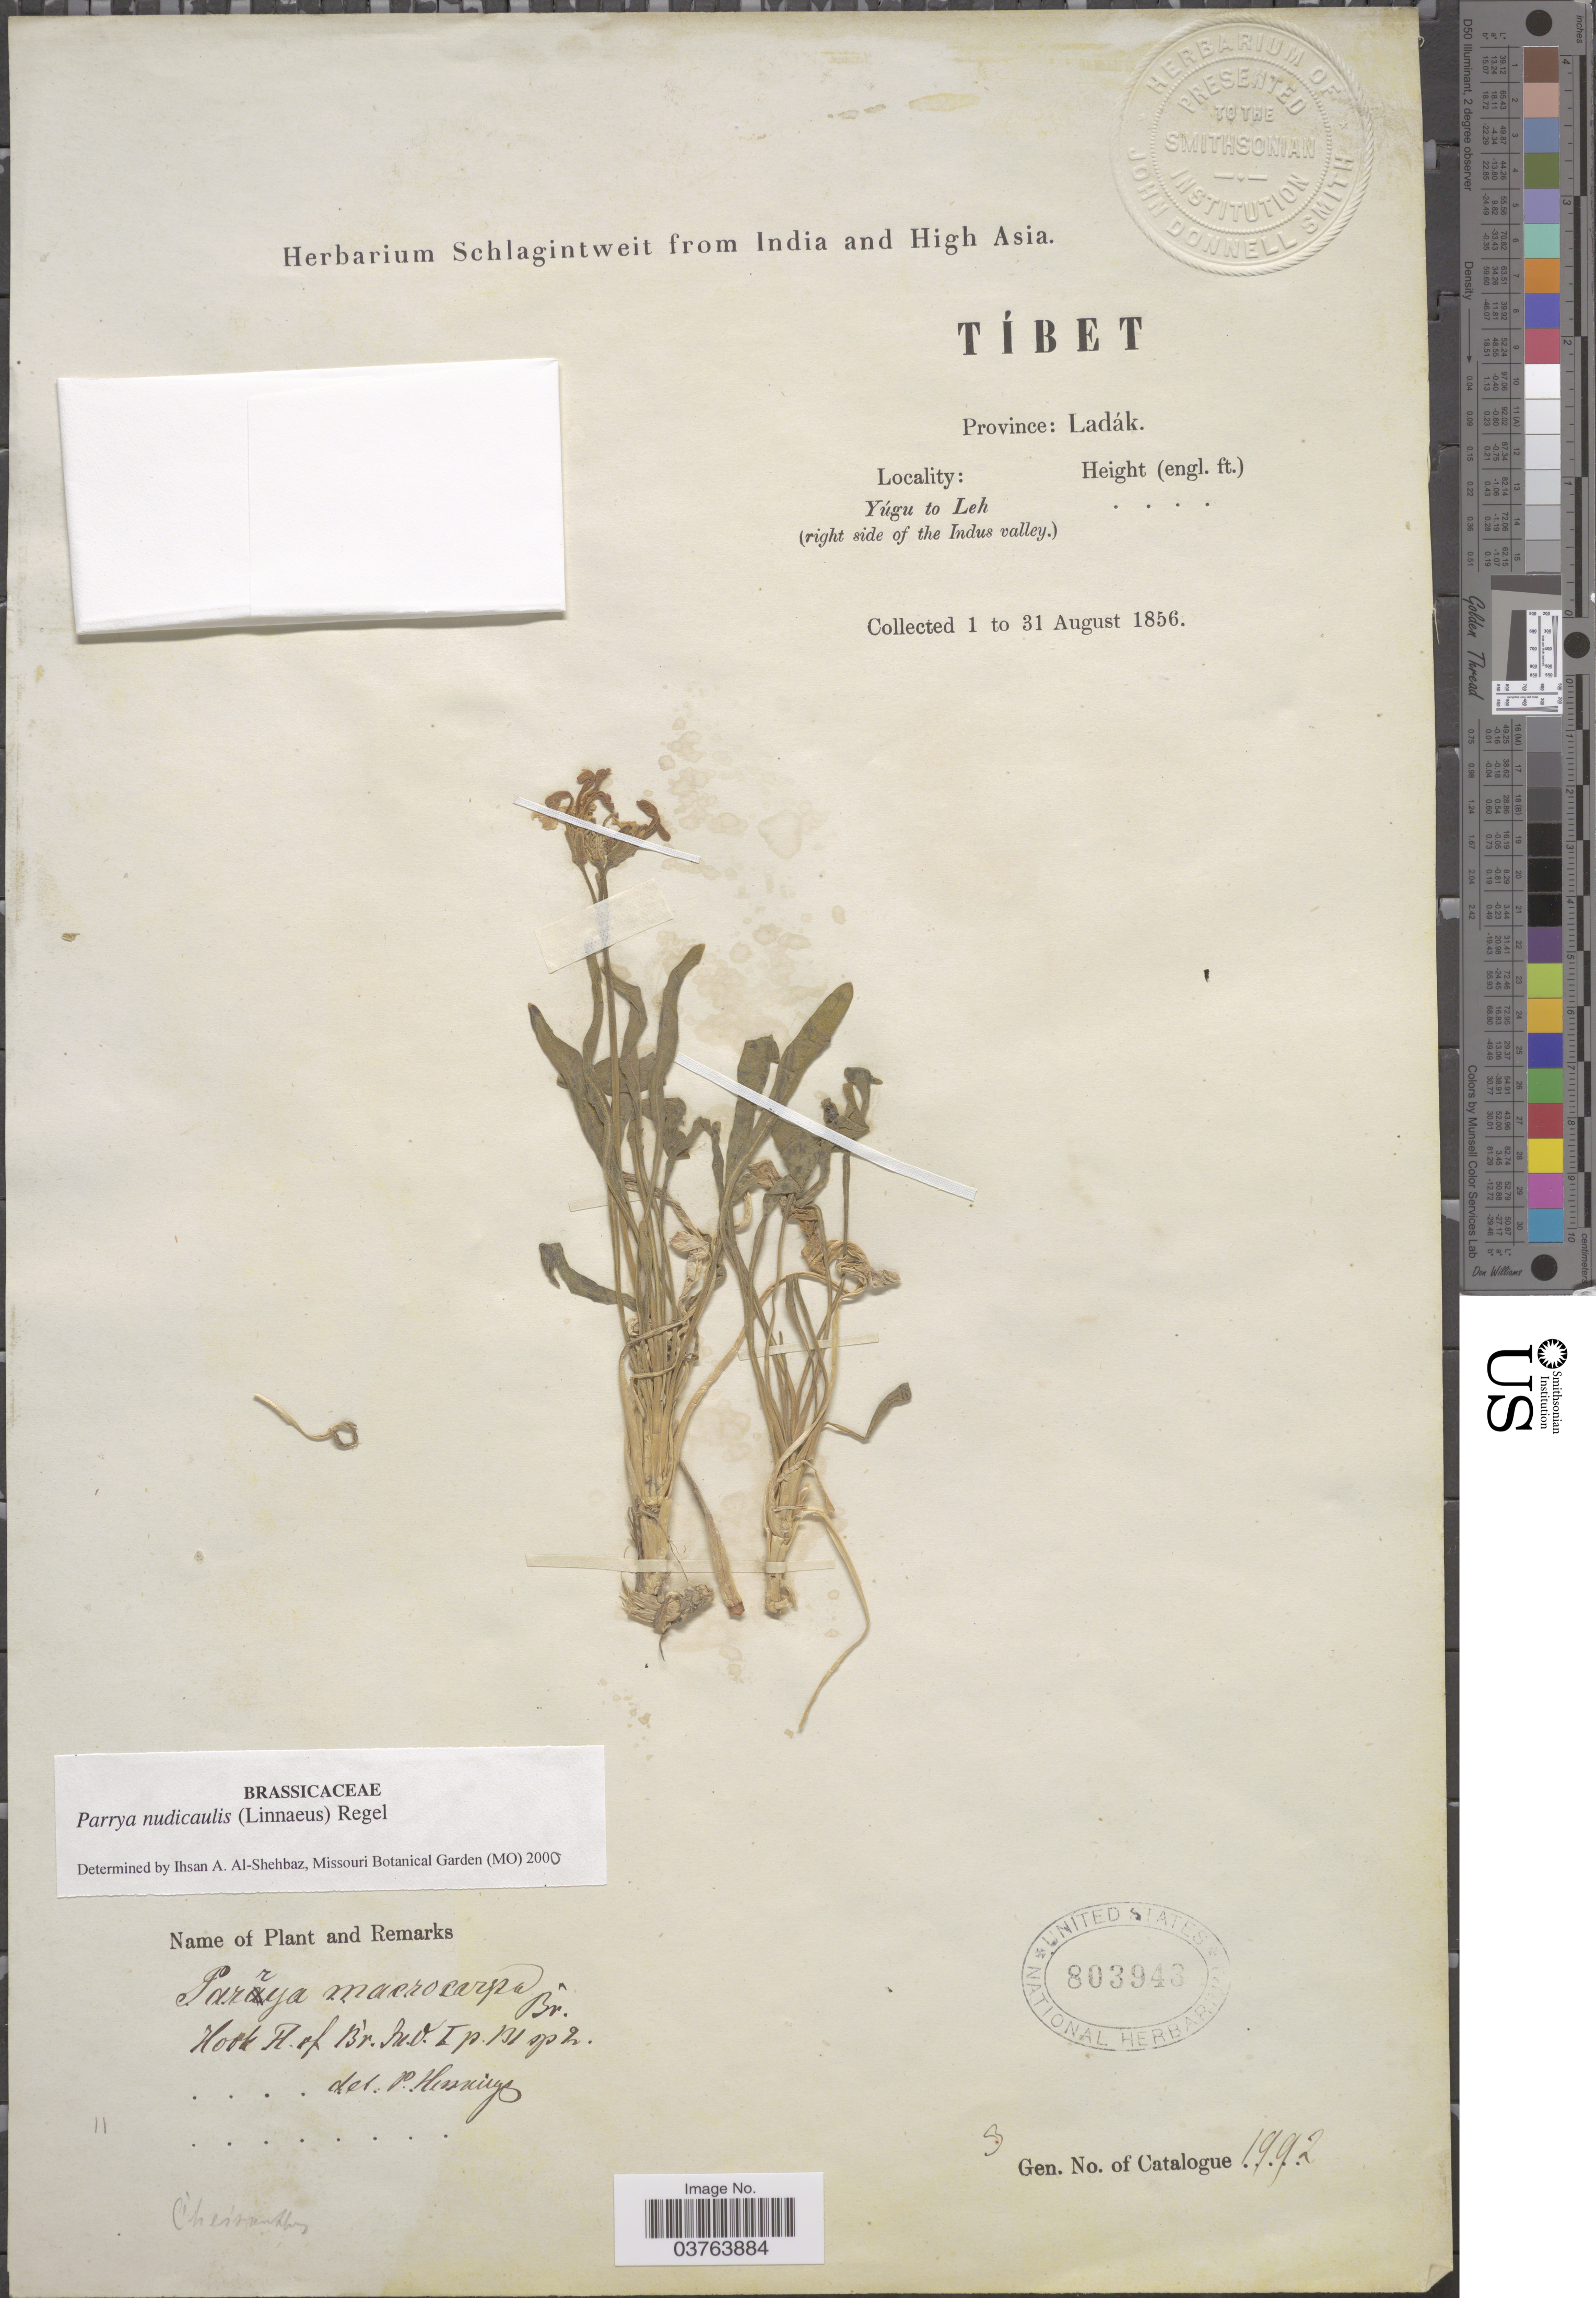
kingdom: Plantae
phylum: Tracheophyta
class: Magnoliopsida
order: Brassicales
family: Brassicaceae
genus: Parrya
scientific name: Parrya nudicaulis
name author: (L.) Regel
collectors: ex herb. Schlagintweit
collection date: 1856-08-01/1856-08-31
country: India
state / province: Ladakh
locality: Tíbet. Province: Ladák. Yúgu to Leh (right side of the Indus valley).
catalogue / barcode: US 803943